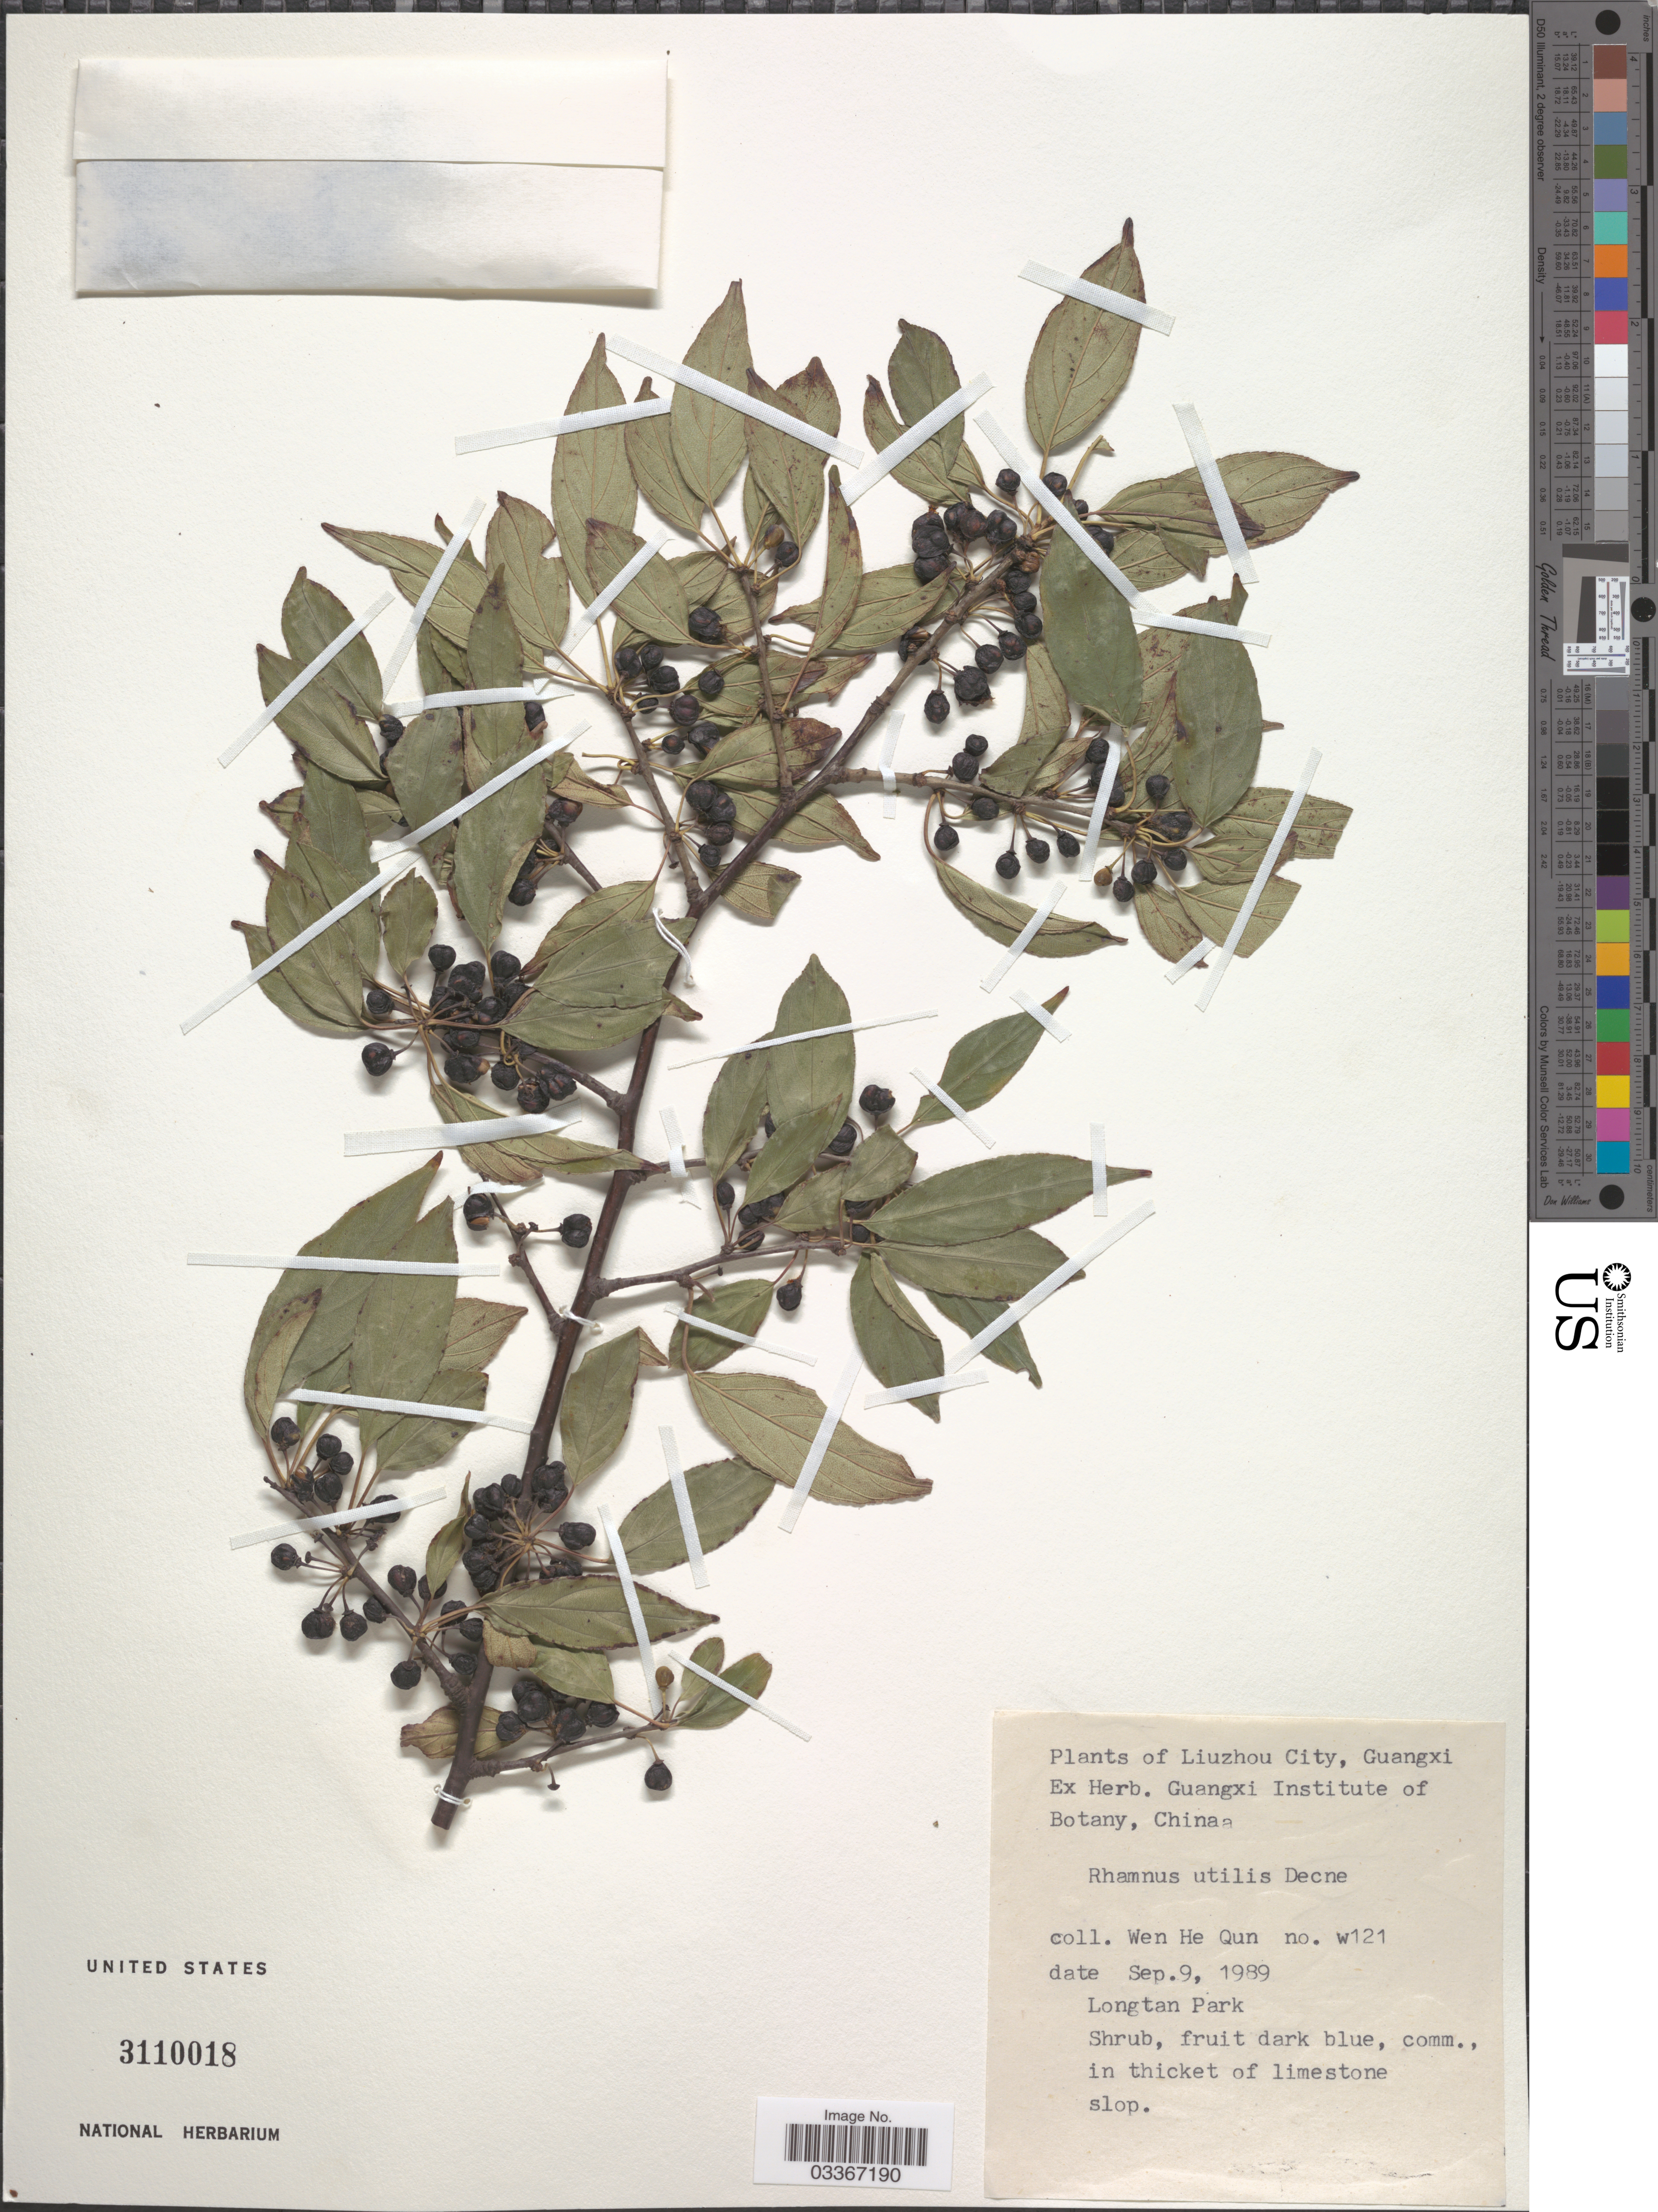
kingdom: Plantae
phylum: Tracheophyta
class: Magnoliopsida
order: Rosales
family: Rhamnaceae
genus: Rhamnus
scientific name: Rhamnus utilis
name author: Decne.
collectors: W. Qun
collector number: w121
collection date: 1989-09-09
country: China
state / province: Guangxi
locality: Liuzhou City, Guangxi. Longtan Park.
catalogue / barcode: US 3110018